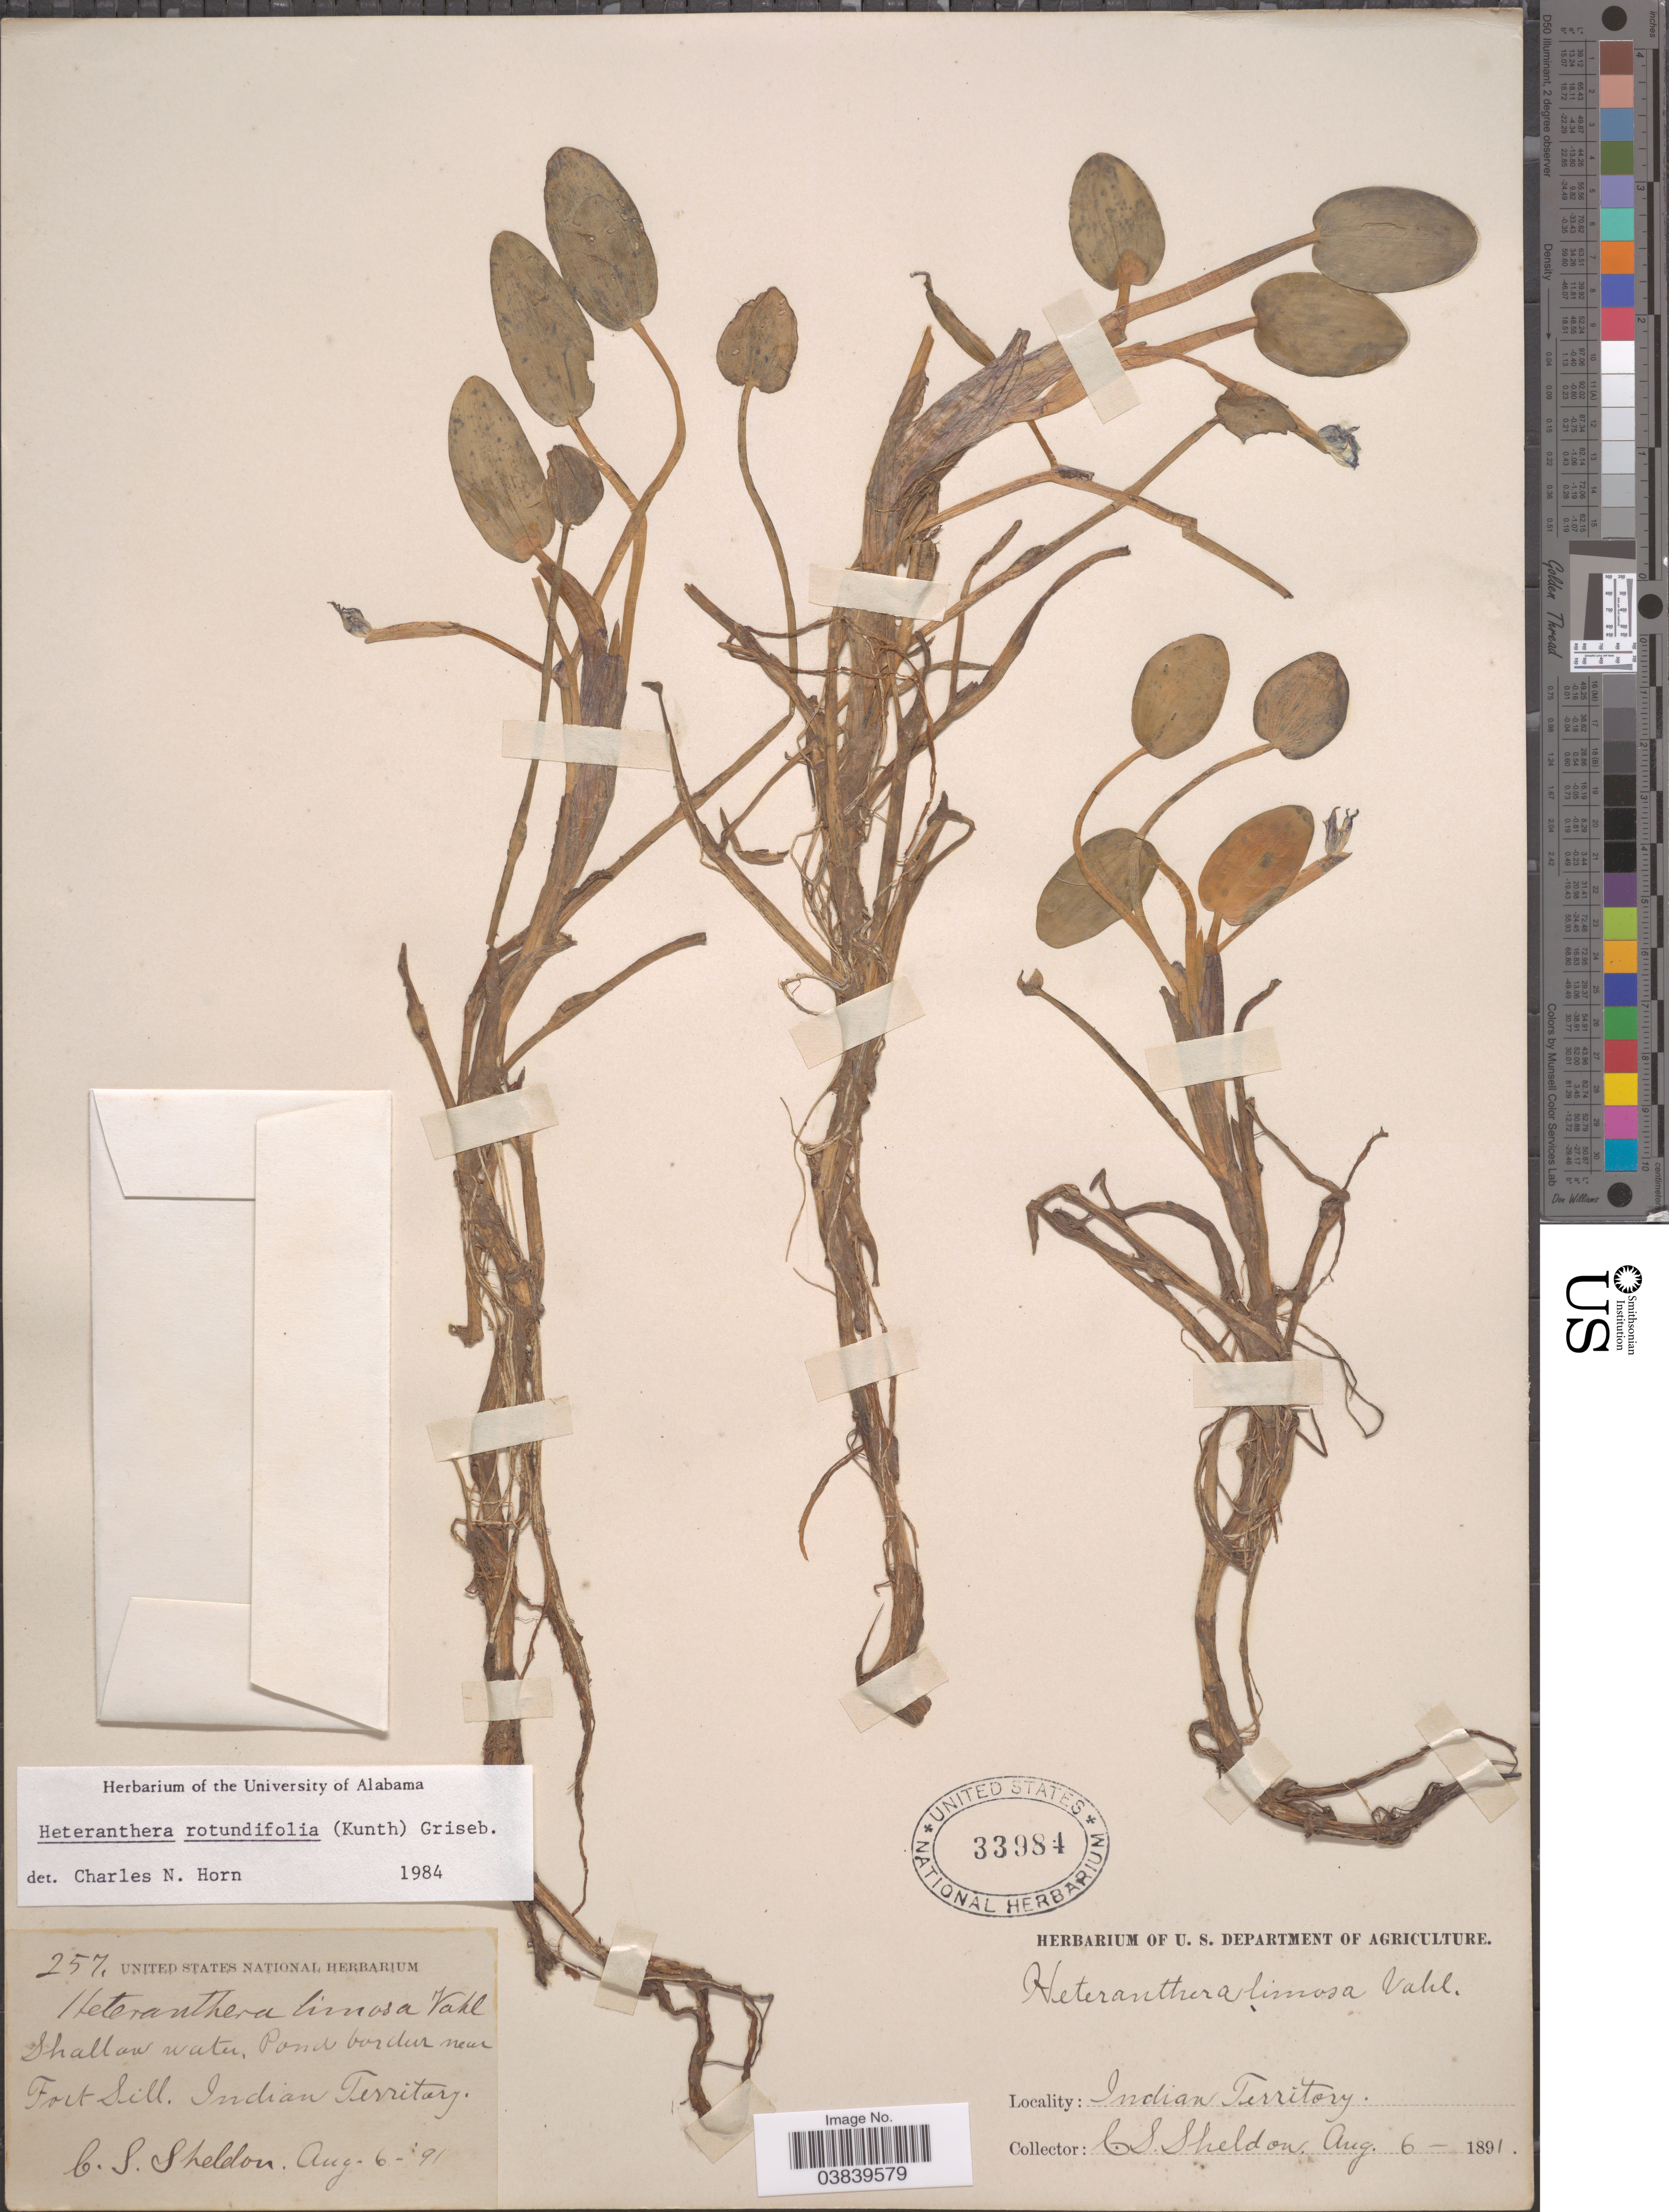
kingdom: Plantae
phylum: Tracheophyta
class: Liliopsida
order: Commelinales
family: Pontederiaceae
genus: Heteranthera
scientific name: Heteranthera rotundifolia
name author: (Kunth) Griseb.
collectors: C. S. Sheldon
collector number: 257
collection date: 1891-08-06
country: United States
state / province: Oklahoma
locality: Near Fort Sill. Indian Territory.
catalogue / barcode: US 33984